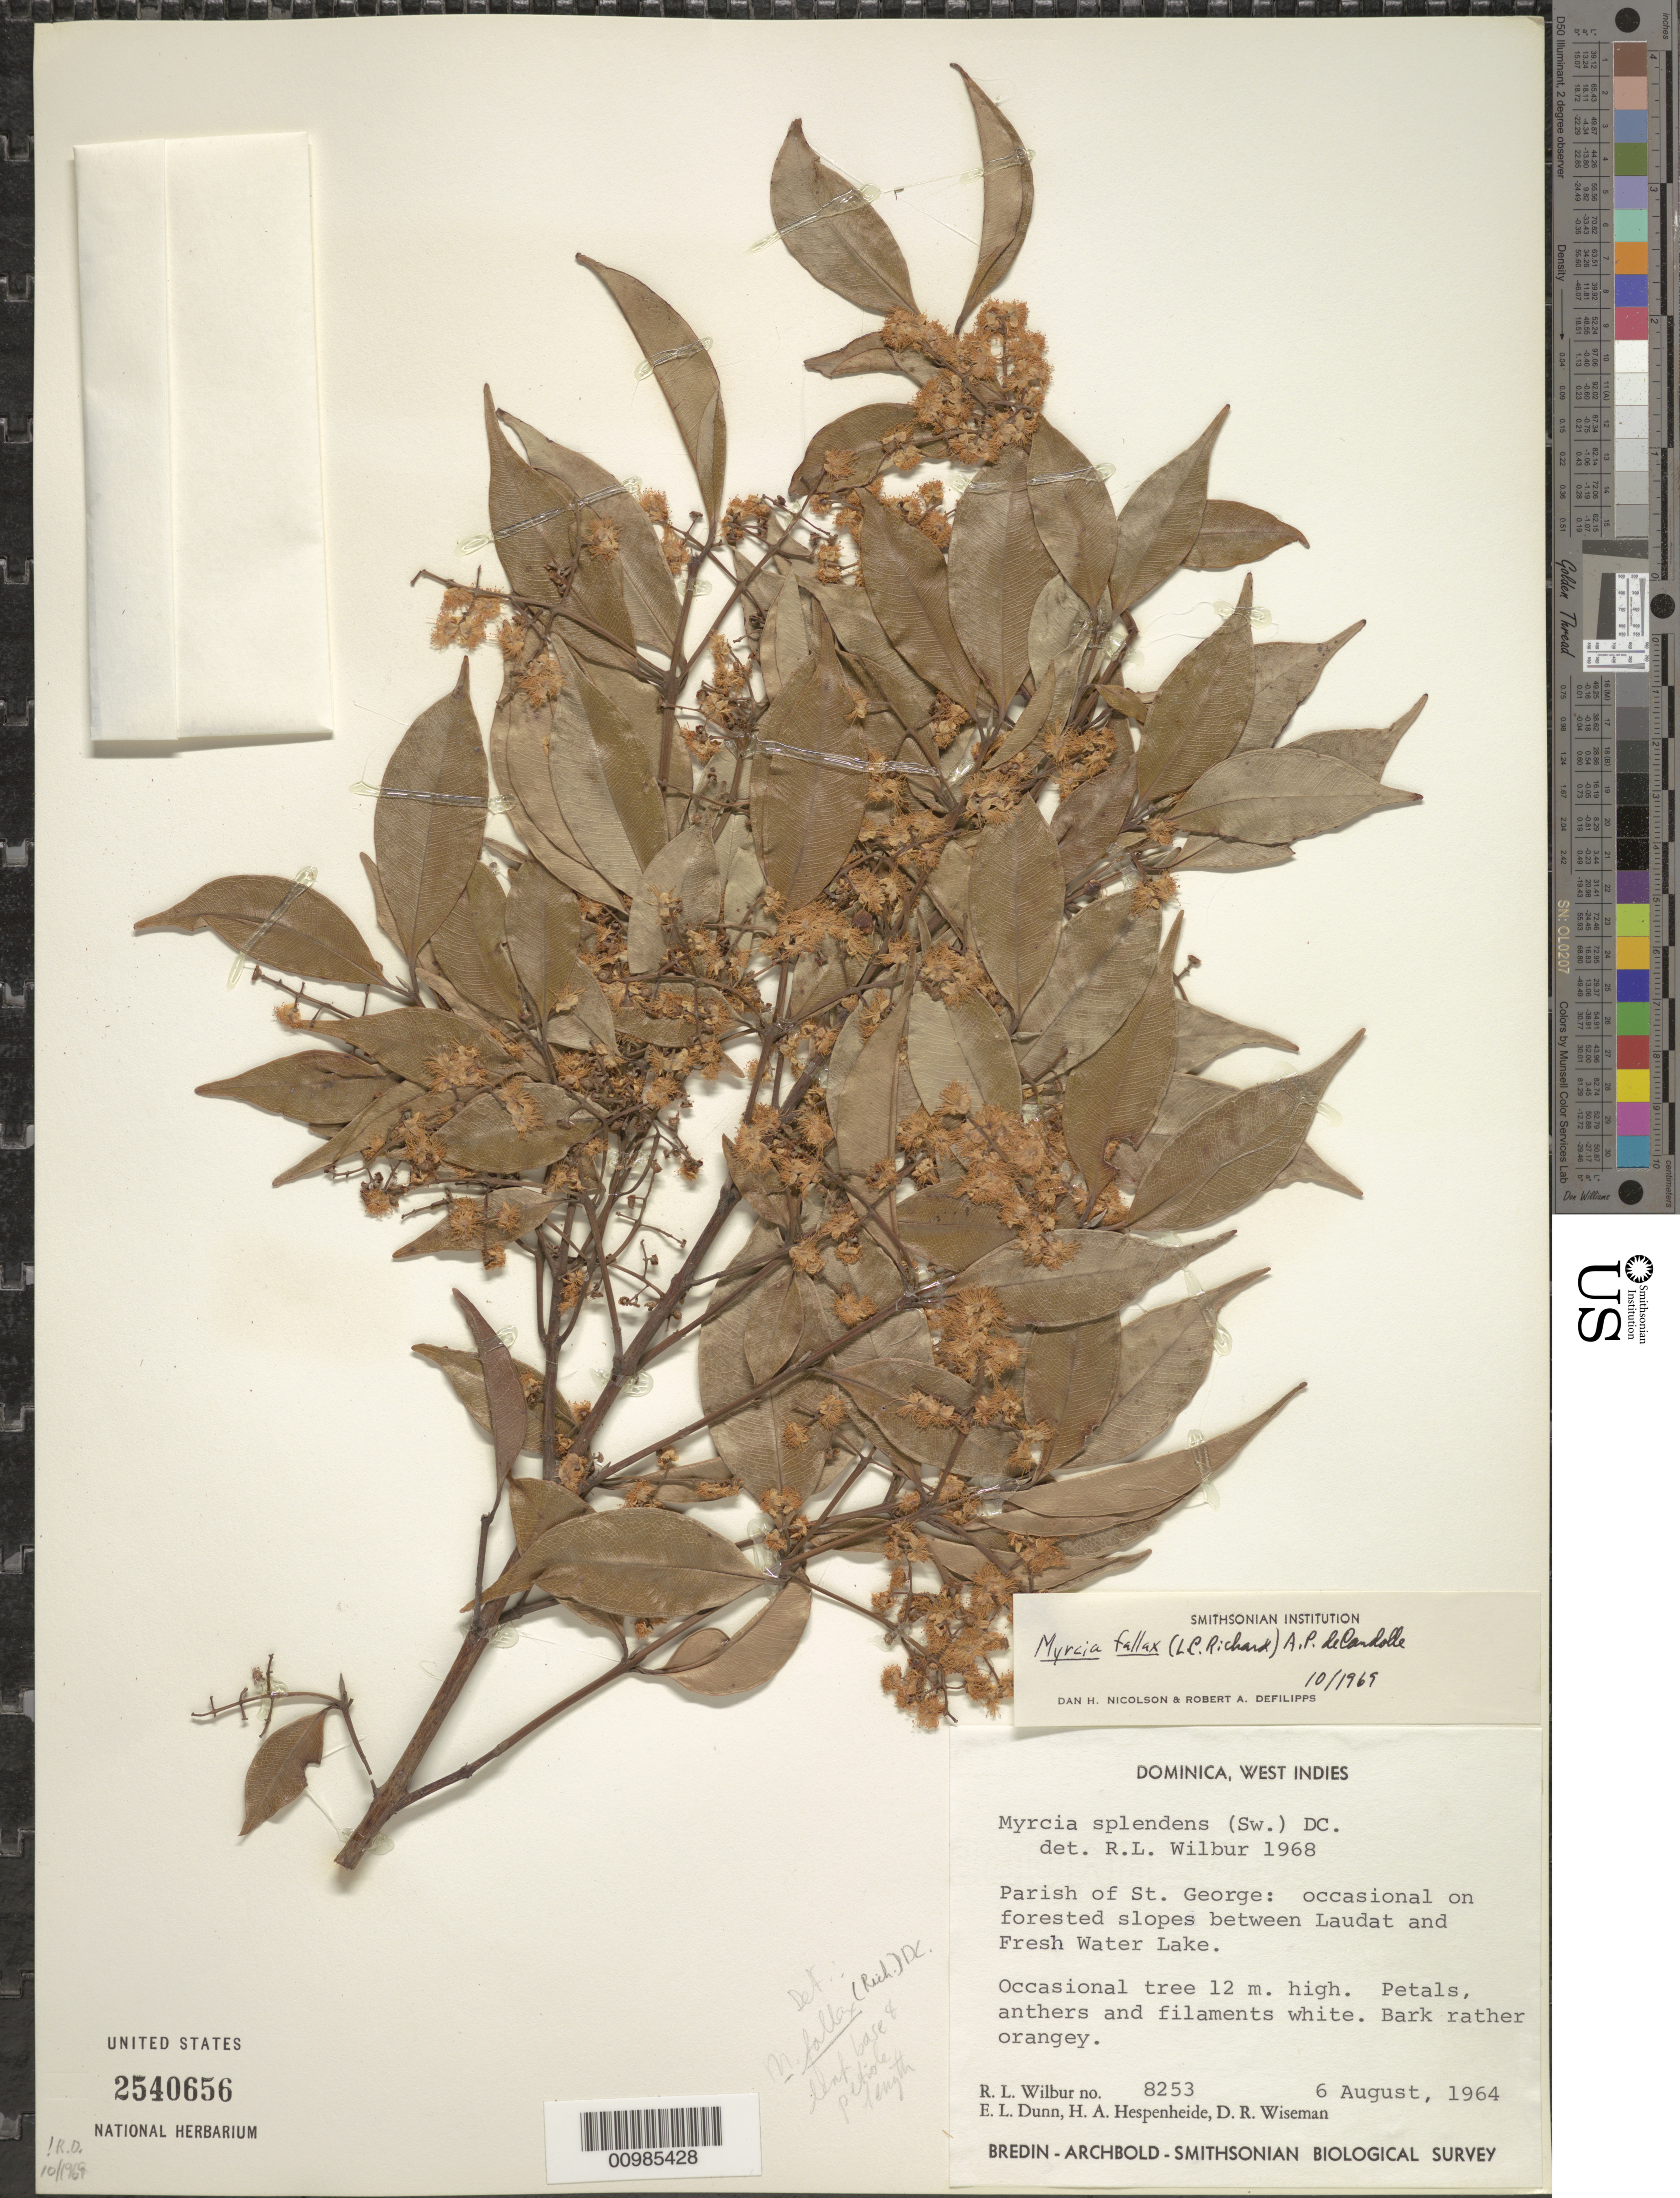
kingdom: Plantae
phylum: Tracheophyta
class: Magnoliopsida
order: Myrtales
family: Myrtaceae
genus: Myrcia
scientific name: Myrcia fallax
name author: (Rich.) DC.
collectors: R. L. Wilbur, E. Dunn, H. A. Hespenheide & D. R. Wiseman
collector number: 8253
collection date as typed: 06 Aug 1964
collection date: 1964-08-06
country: Dominica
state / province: St. George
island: Dominica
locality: Between Laudat and Fresh Water Lake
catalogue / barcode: US 2540656